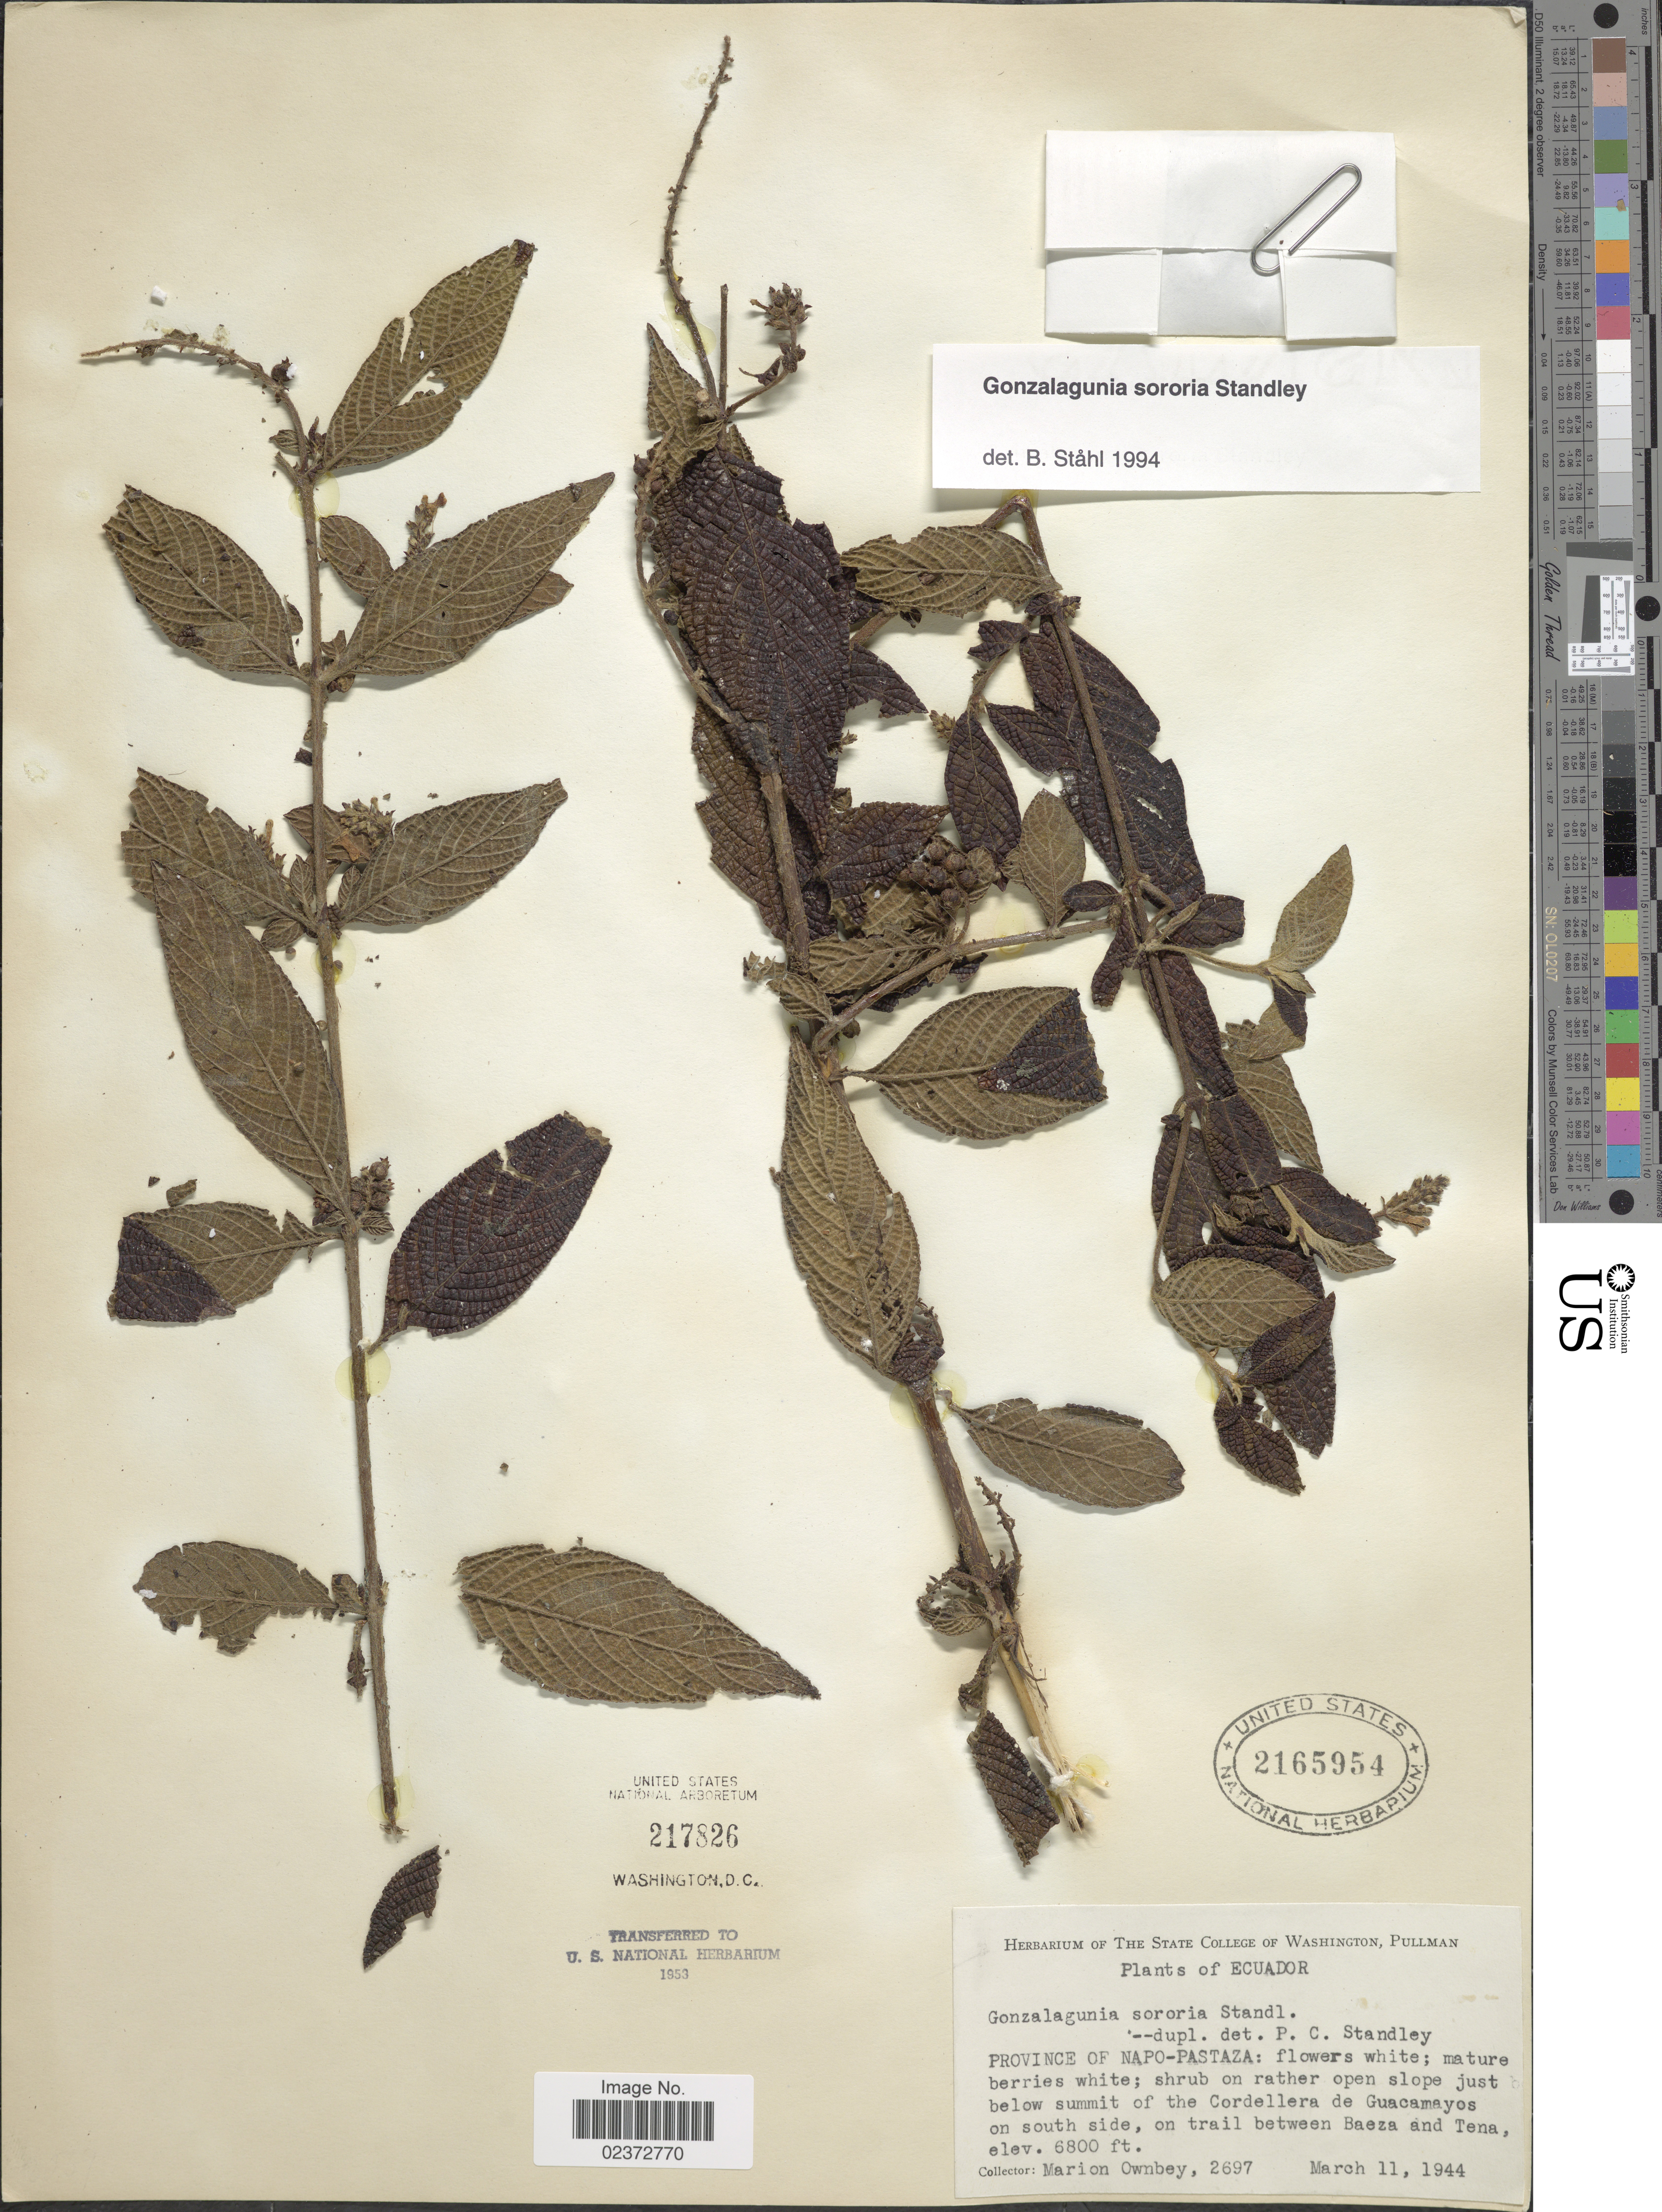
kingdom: Plantae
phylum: Tracheophyta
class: Magnoliopsida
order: Gentianales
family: Rubiaceae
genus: Gonzalagunia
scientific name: Gonzalagunia sororia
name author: Standl.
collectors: F. M. Ownbey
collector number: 2697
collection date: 1944-03-11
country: Ecuador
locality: Province of Napo Pastaza: shrub on rather open slope just below summit of the Cordellera de Guacamayos on south side , on trail between Baeza and Tena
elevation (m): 2073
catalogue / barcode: US 2165954